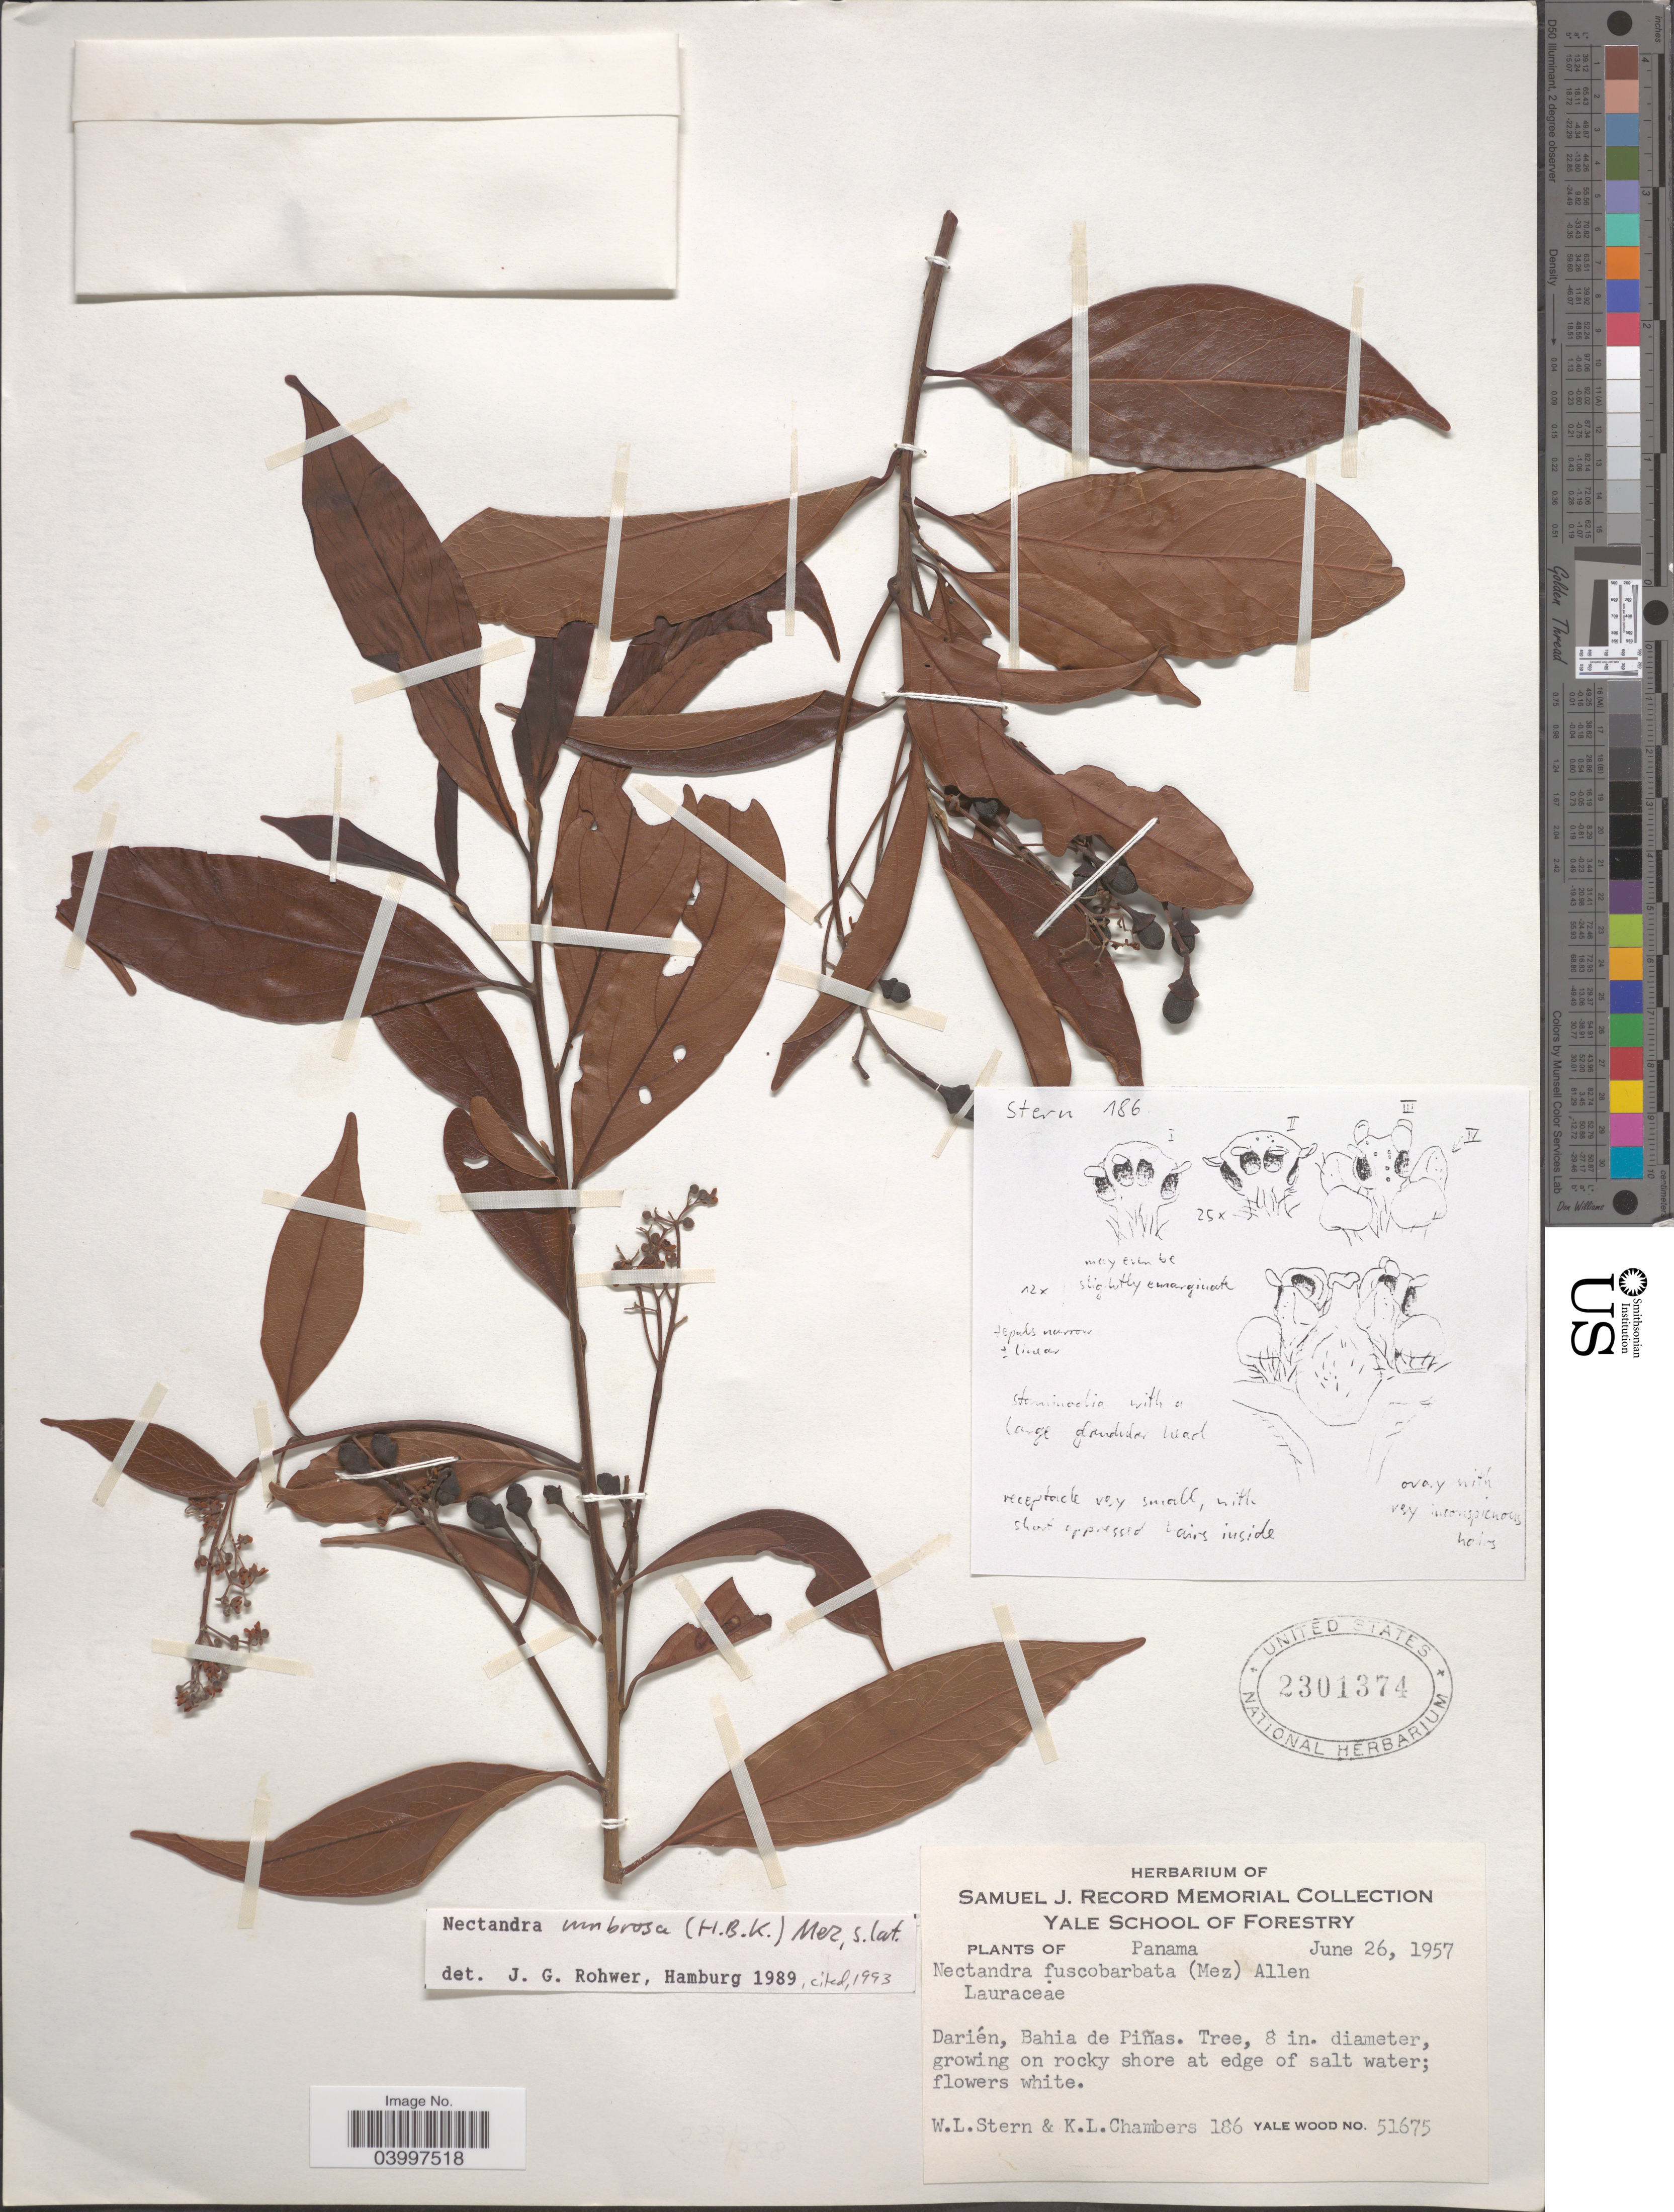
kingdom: Plantae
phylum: Tracheophyta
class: Magnoliopsida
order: Laurales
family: Lauraceae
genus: Nectandra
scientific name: Nectandra umbrosa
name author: (Kunth) Mez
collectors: W. L. Stern & K. Chambers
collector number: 186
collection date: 1957-06-26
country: Panama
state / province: Darien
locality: Bahia de Piñas. On rocky shore at edge of salt water.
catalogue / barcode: US 230374